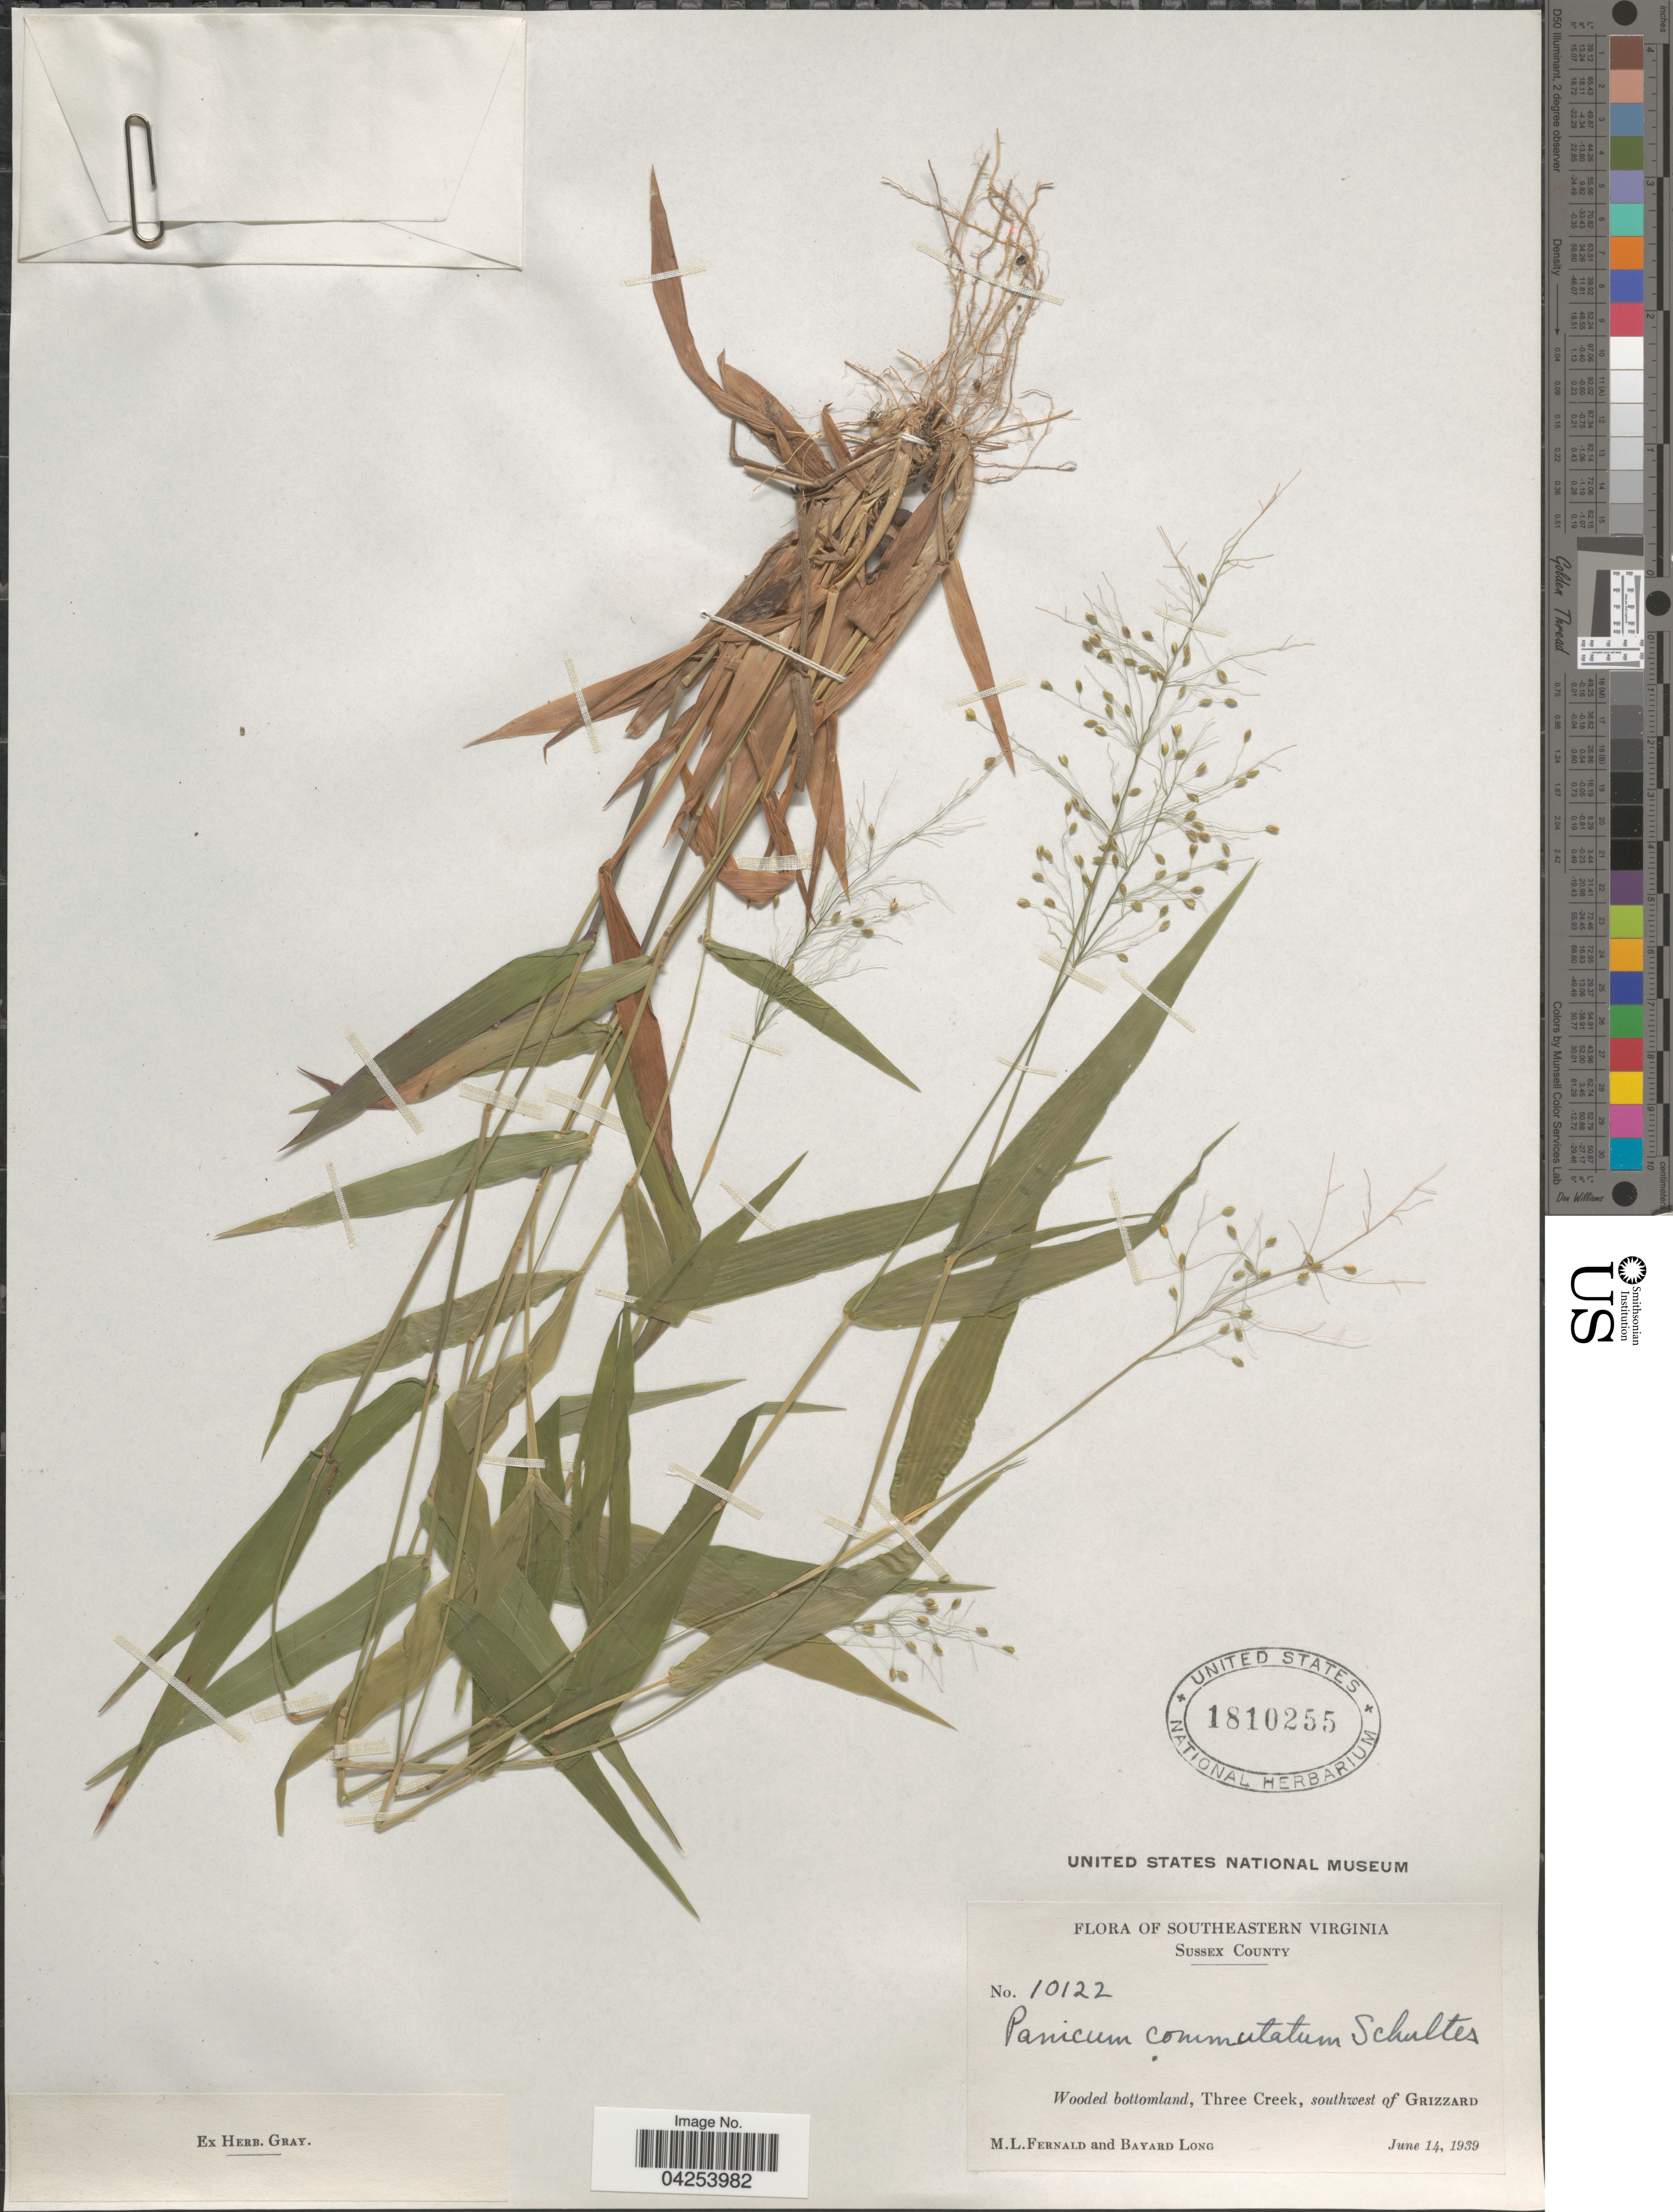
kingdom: Plantae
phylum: Tracheophyta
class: Liliopsida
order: Poales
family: Poaceae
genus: Dichanthelium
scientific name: Dichanthelium commutatum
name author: (Schult.) Gould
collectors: M. L. Fernald & B. Long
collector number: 10122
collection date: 1939-06-14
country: United States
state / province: Virginia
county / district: Sussex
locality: Southeastern Virginia. Sussex County. Wooded bottomland, Three Creek, southwest of Grizzard.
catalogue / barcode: US 1810255